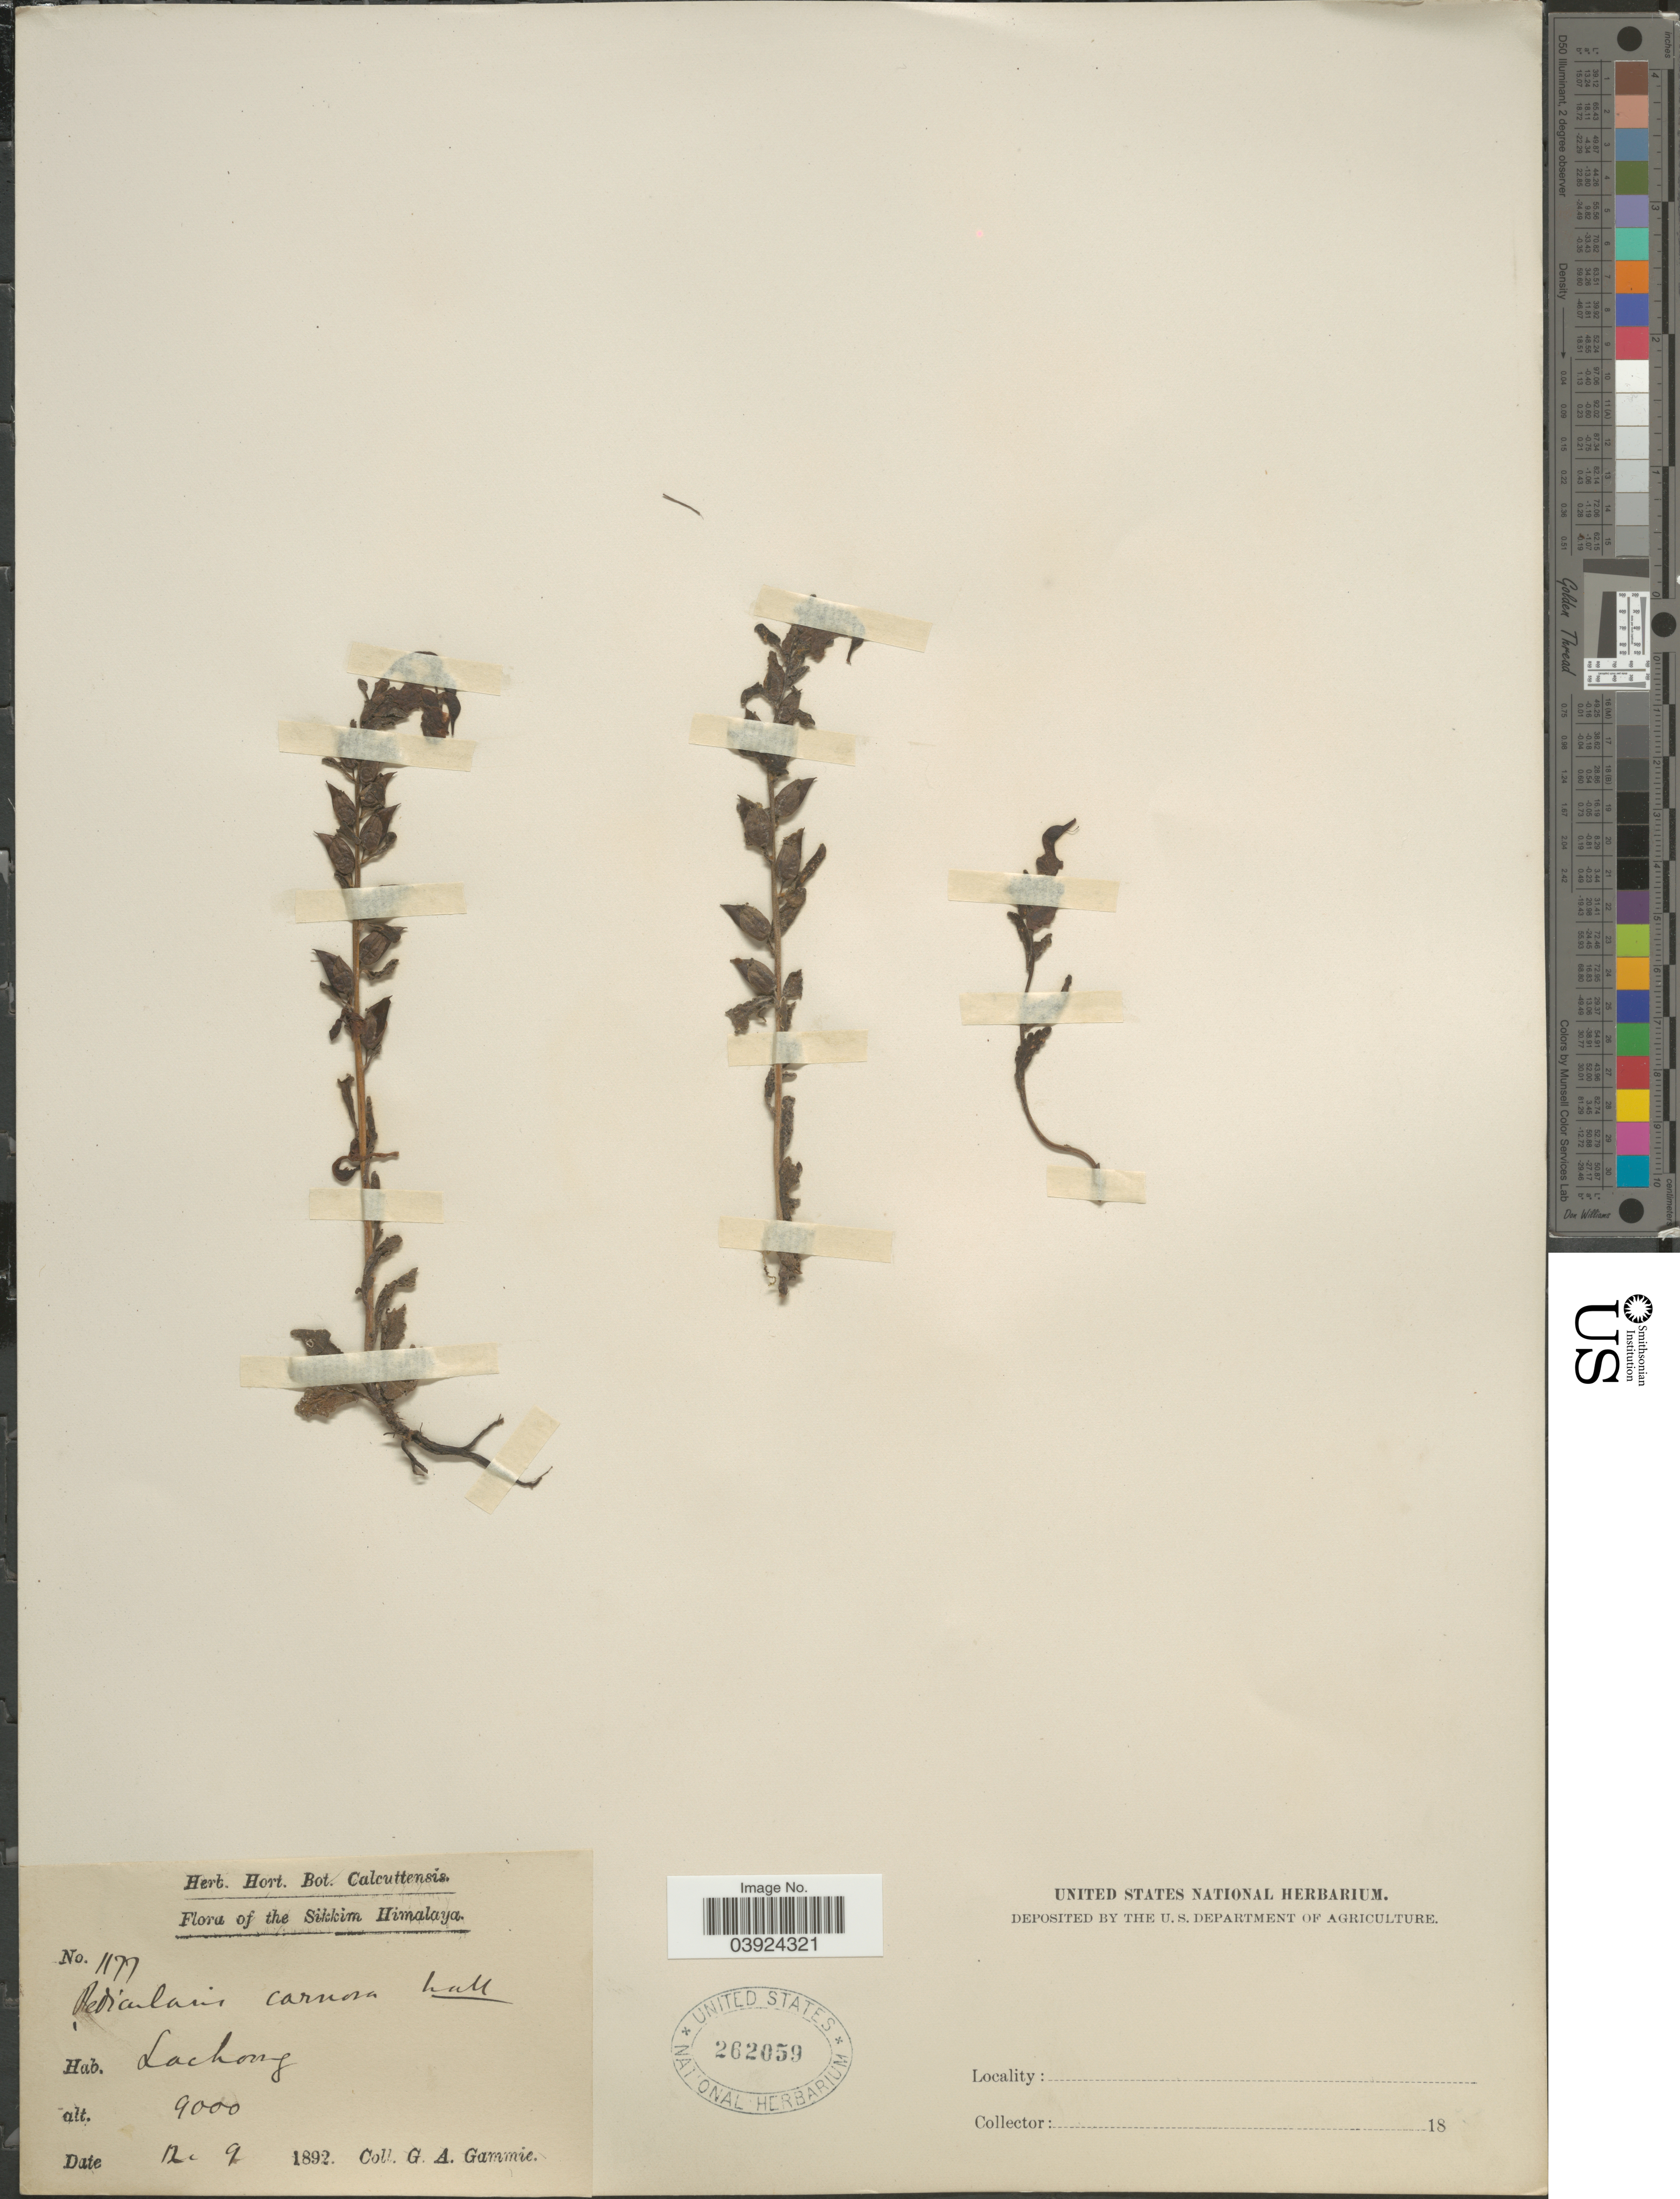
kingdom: Plantae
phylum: Tracheophyta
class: Magnoliopsida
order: Lamiales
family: Orobanchaceae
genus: Pedicularis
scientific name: Pedicularis carnosa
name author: Wall.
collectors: G. Gammie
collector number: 1177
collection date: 1892-09-12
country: India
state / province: Sikkim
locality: The Sikkim Himalaya. Lachong.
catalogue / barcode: US 262059